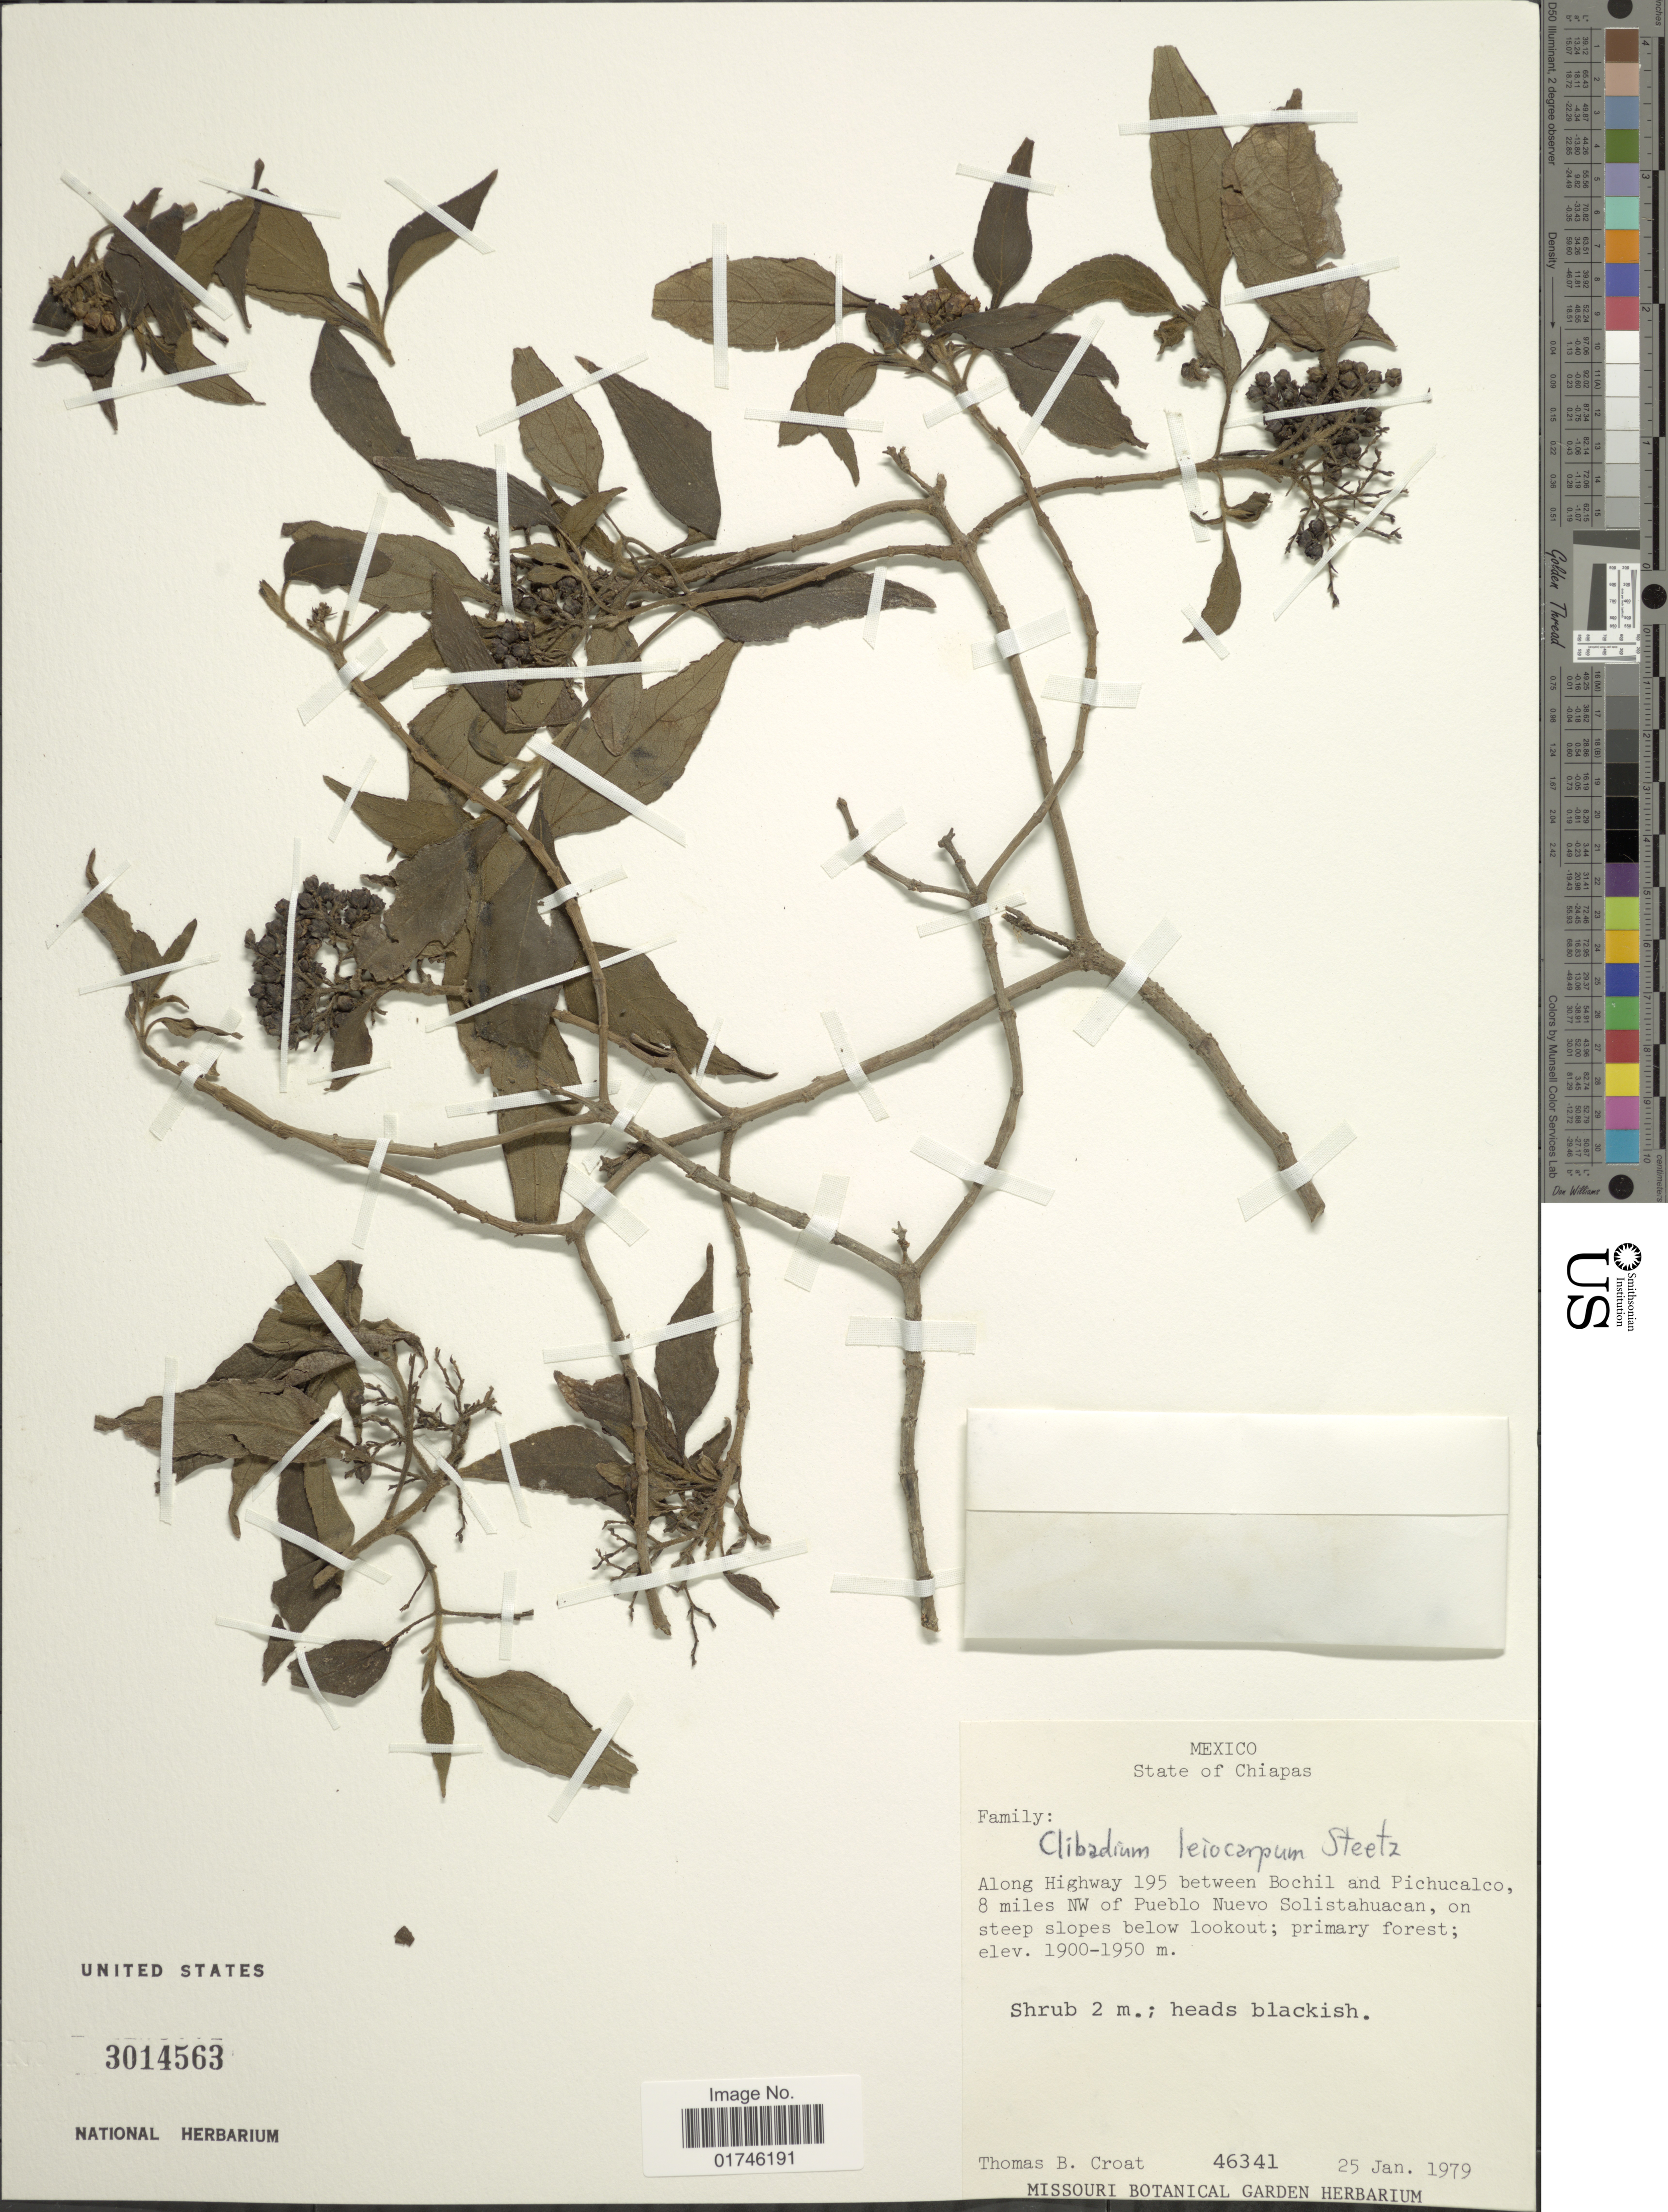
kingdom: Plantae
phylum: Tracheophyta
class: Magnoliopsida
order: Asterales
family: Asteraceae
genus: Clibadium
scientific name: Clibadium leiocarpum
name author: Steetz in Seem.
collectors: T. B. Croat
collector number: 46341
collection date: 1979-01-25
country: Mexico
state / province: Chiapas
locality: State of Chiapas. Along highway 195 between Bochil and Pichucalco 8 miles NW of Puenlo Nuevo Solistahuacan, on steep slopes below lookout.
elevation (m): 1900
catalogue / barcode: US 3014563